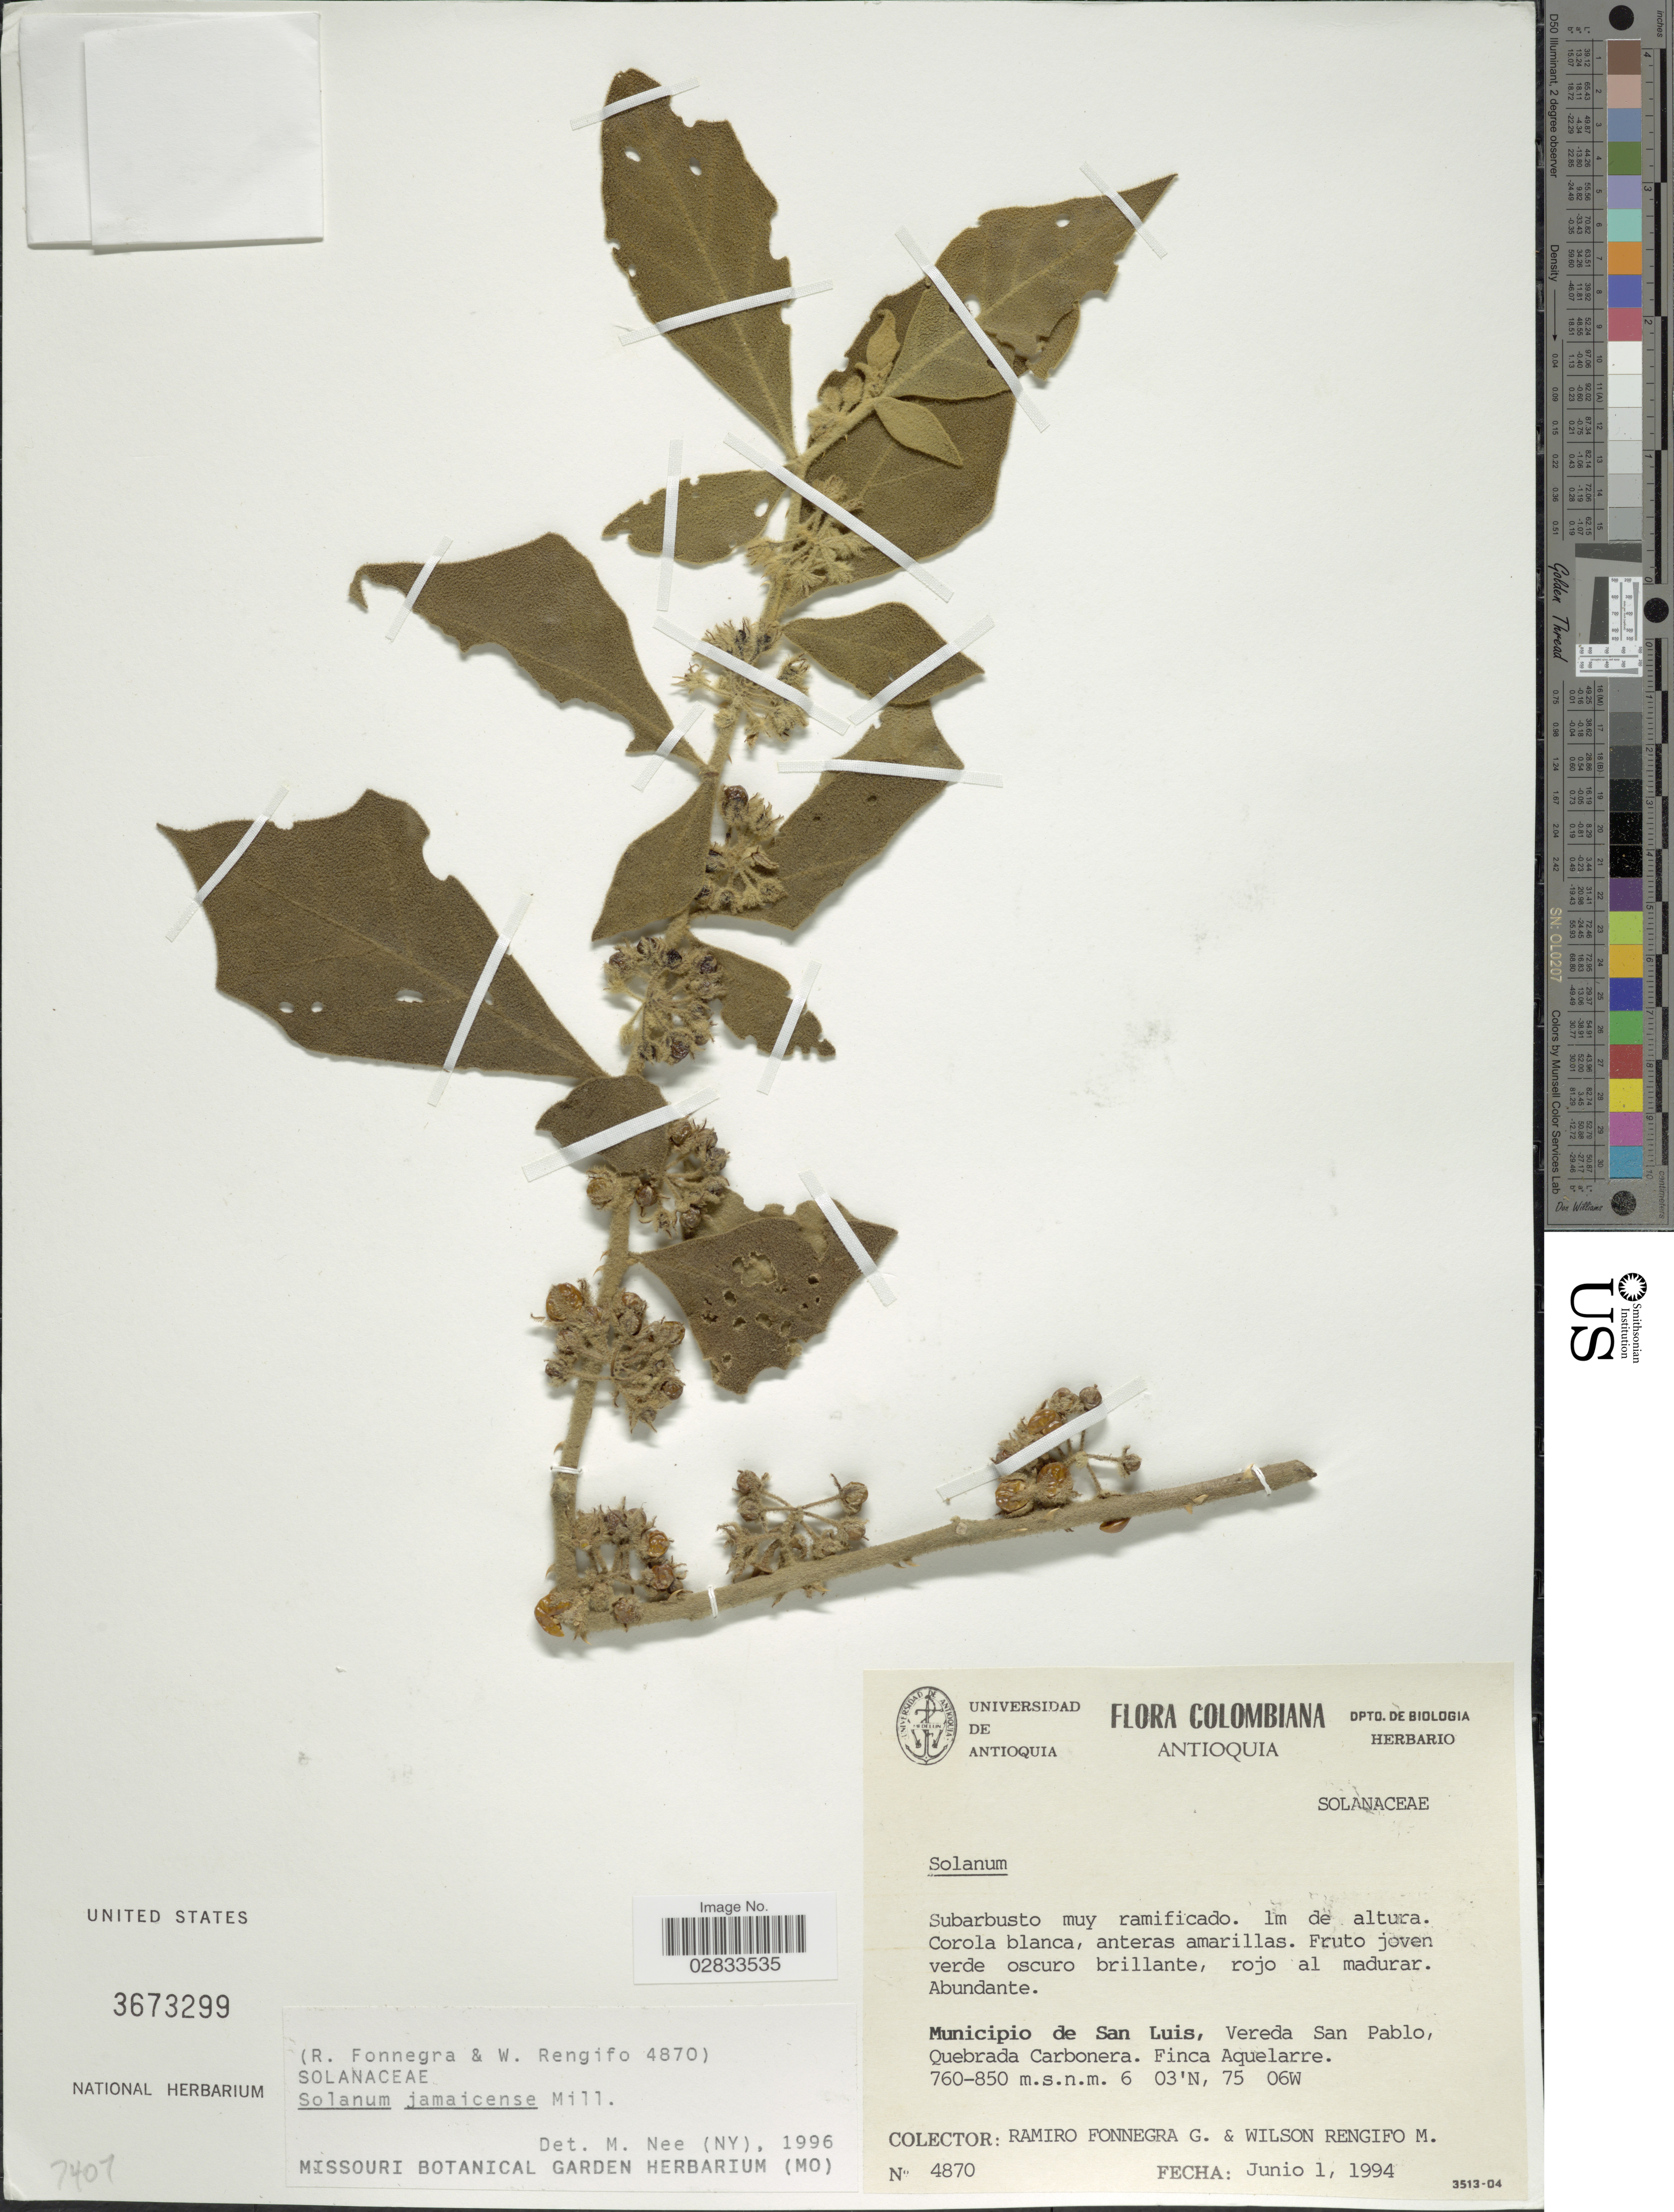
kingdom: Plantae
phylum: Tracheophyta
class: Magnoliopsida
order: Solanales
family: Solanaceae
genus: Solanum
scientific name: Solanum jamaicense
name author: Mill.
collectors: R. Fonnegra G. & W. Rengifo M.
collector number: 4870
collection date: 1994-06-01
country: Colombia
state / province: Antioquia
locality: Municipio de San Luis, Vereda San Pablo, Quebrada Carbonera. Finca Aquelarre.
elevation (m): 760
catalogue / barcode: US 3673299